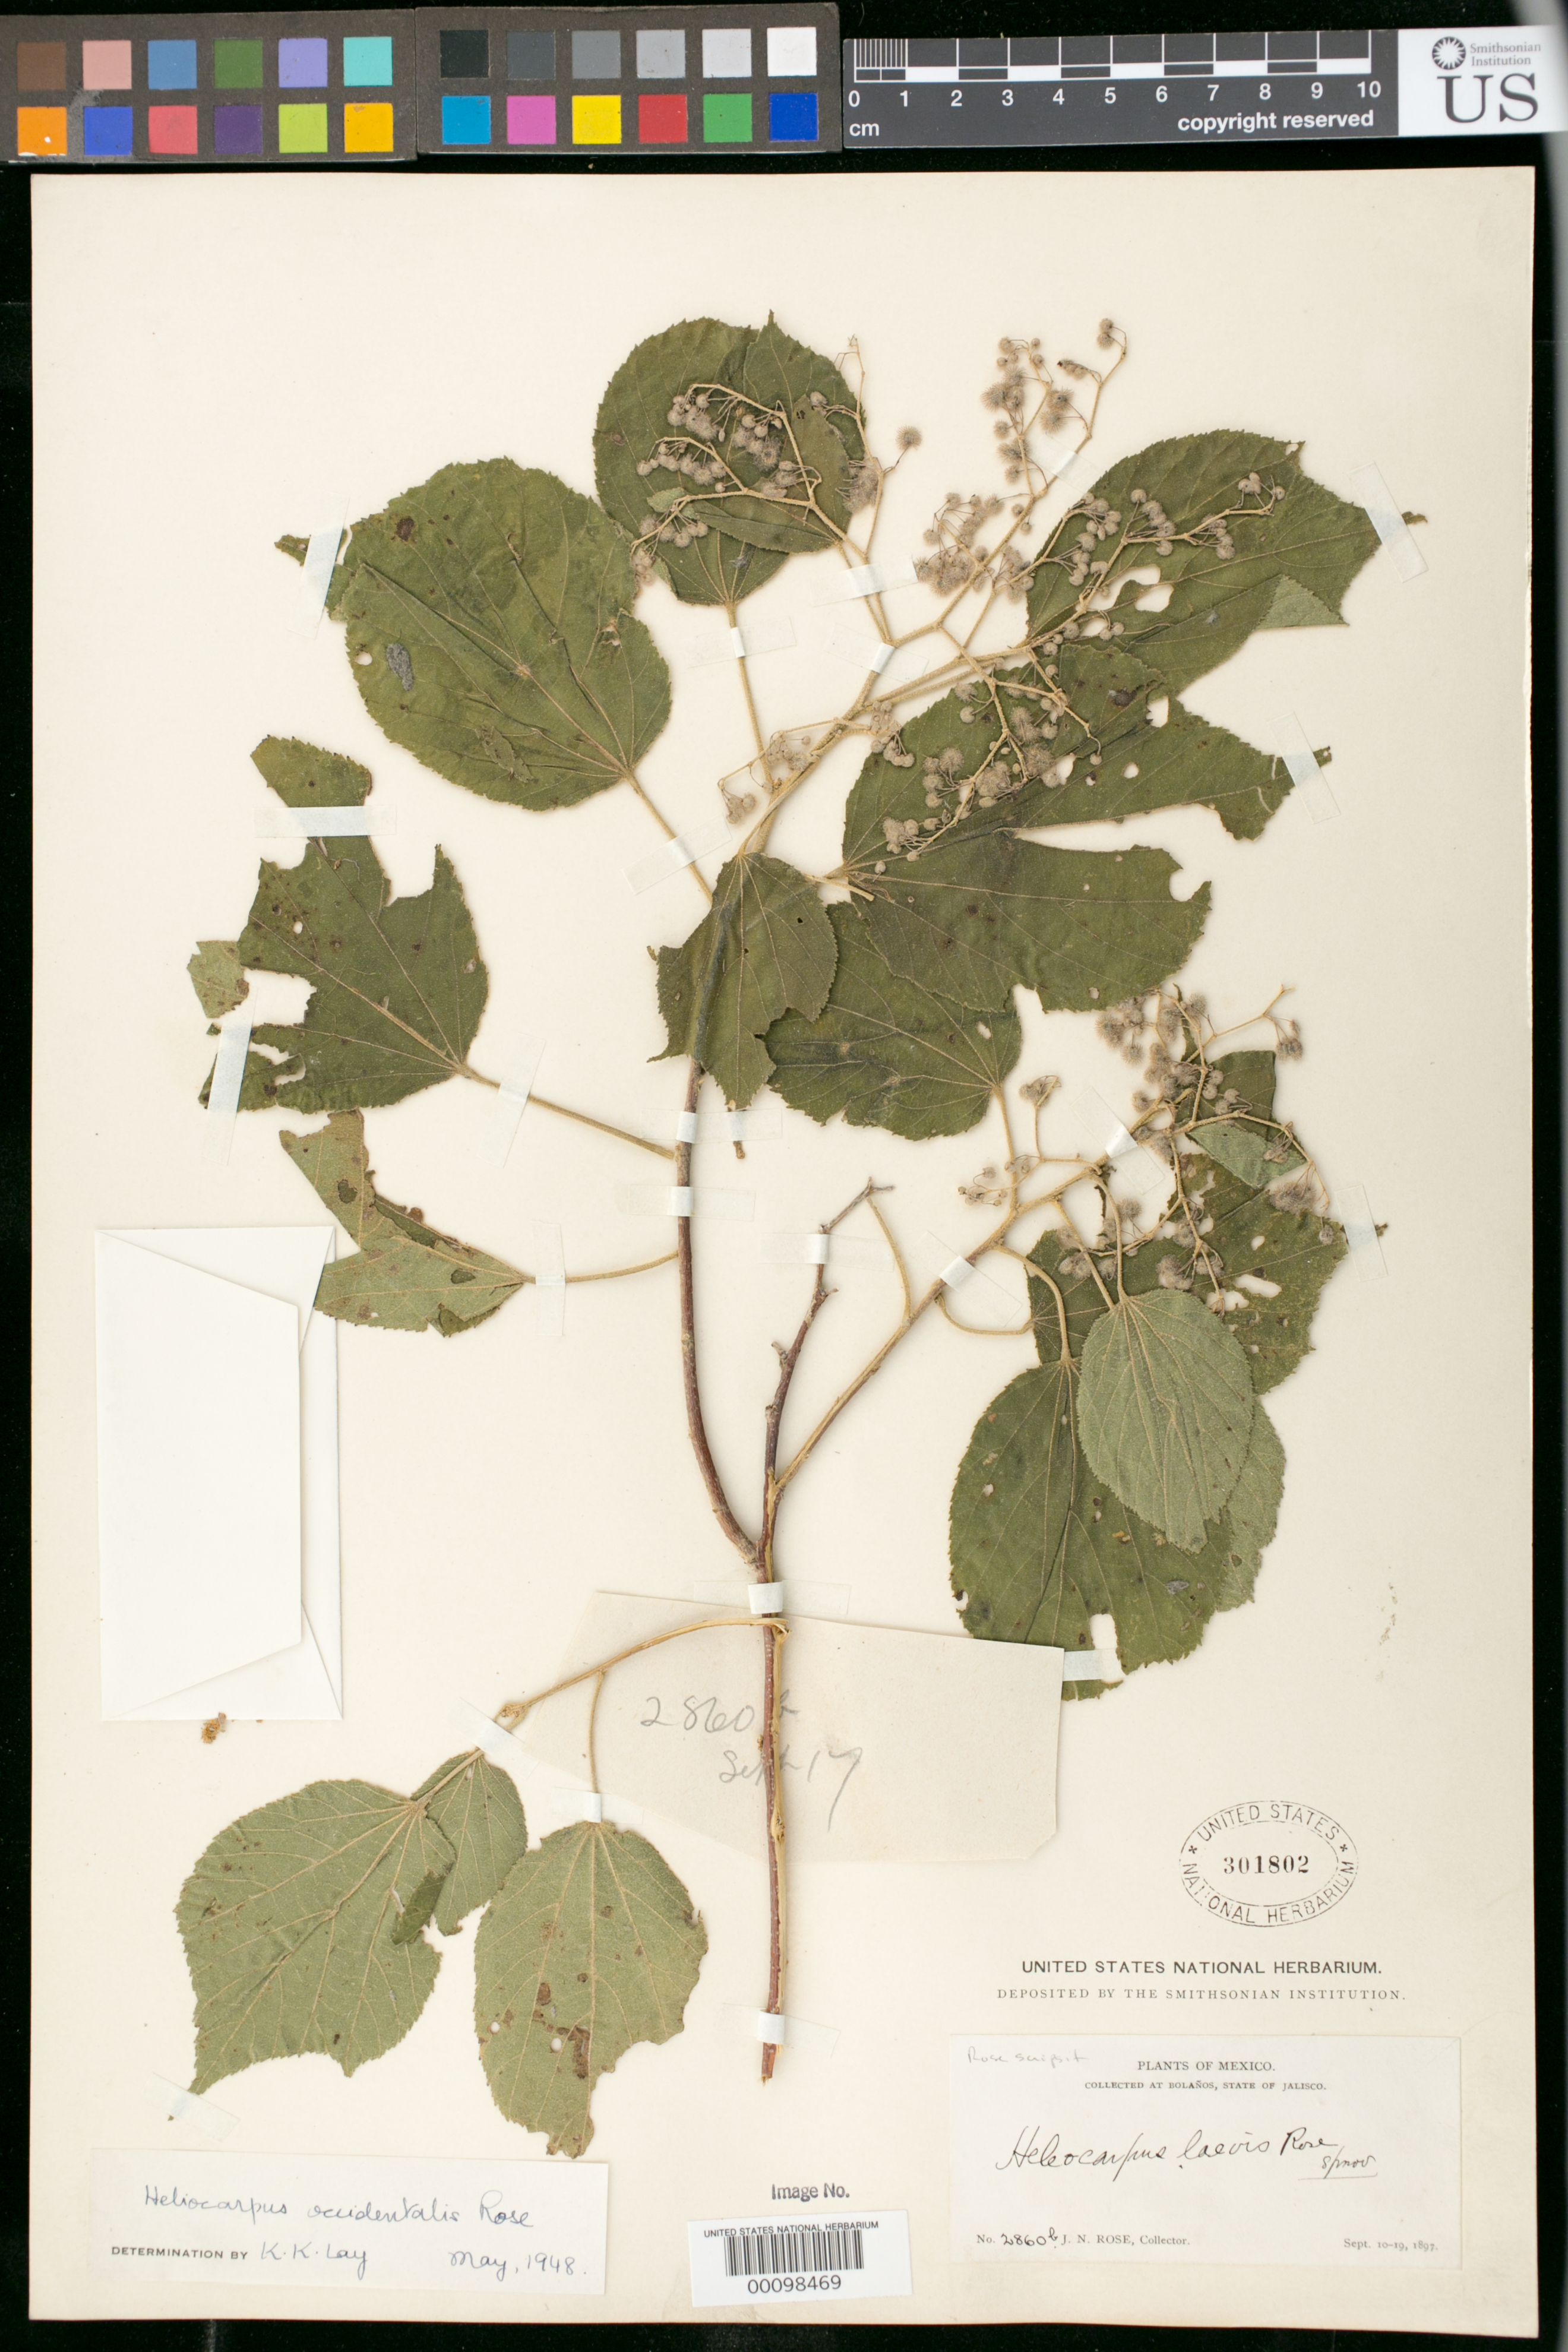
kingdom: Plantae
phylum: Tracheophyta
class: Magnoliopsida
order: Malvales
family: Malvaceae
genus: Heliocarpus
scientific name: Heliocarpus laevis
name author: Rose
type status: Syntype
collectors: J. N. Rose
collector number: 2860 a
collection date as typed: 17 Sep 1897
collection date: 1897-09-17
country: Mexico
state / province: Jalisco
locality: Bolaños, State of Jalisco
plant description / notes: Protologue of Heliocarpus laevis Rose cites type as Rose 2860. US has 3 sheets labeled respectively as 2860, 2860a, & 2860b. Only the latter two were annotated by Rose with this name.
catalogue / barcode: US 301802